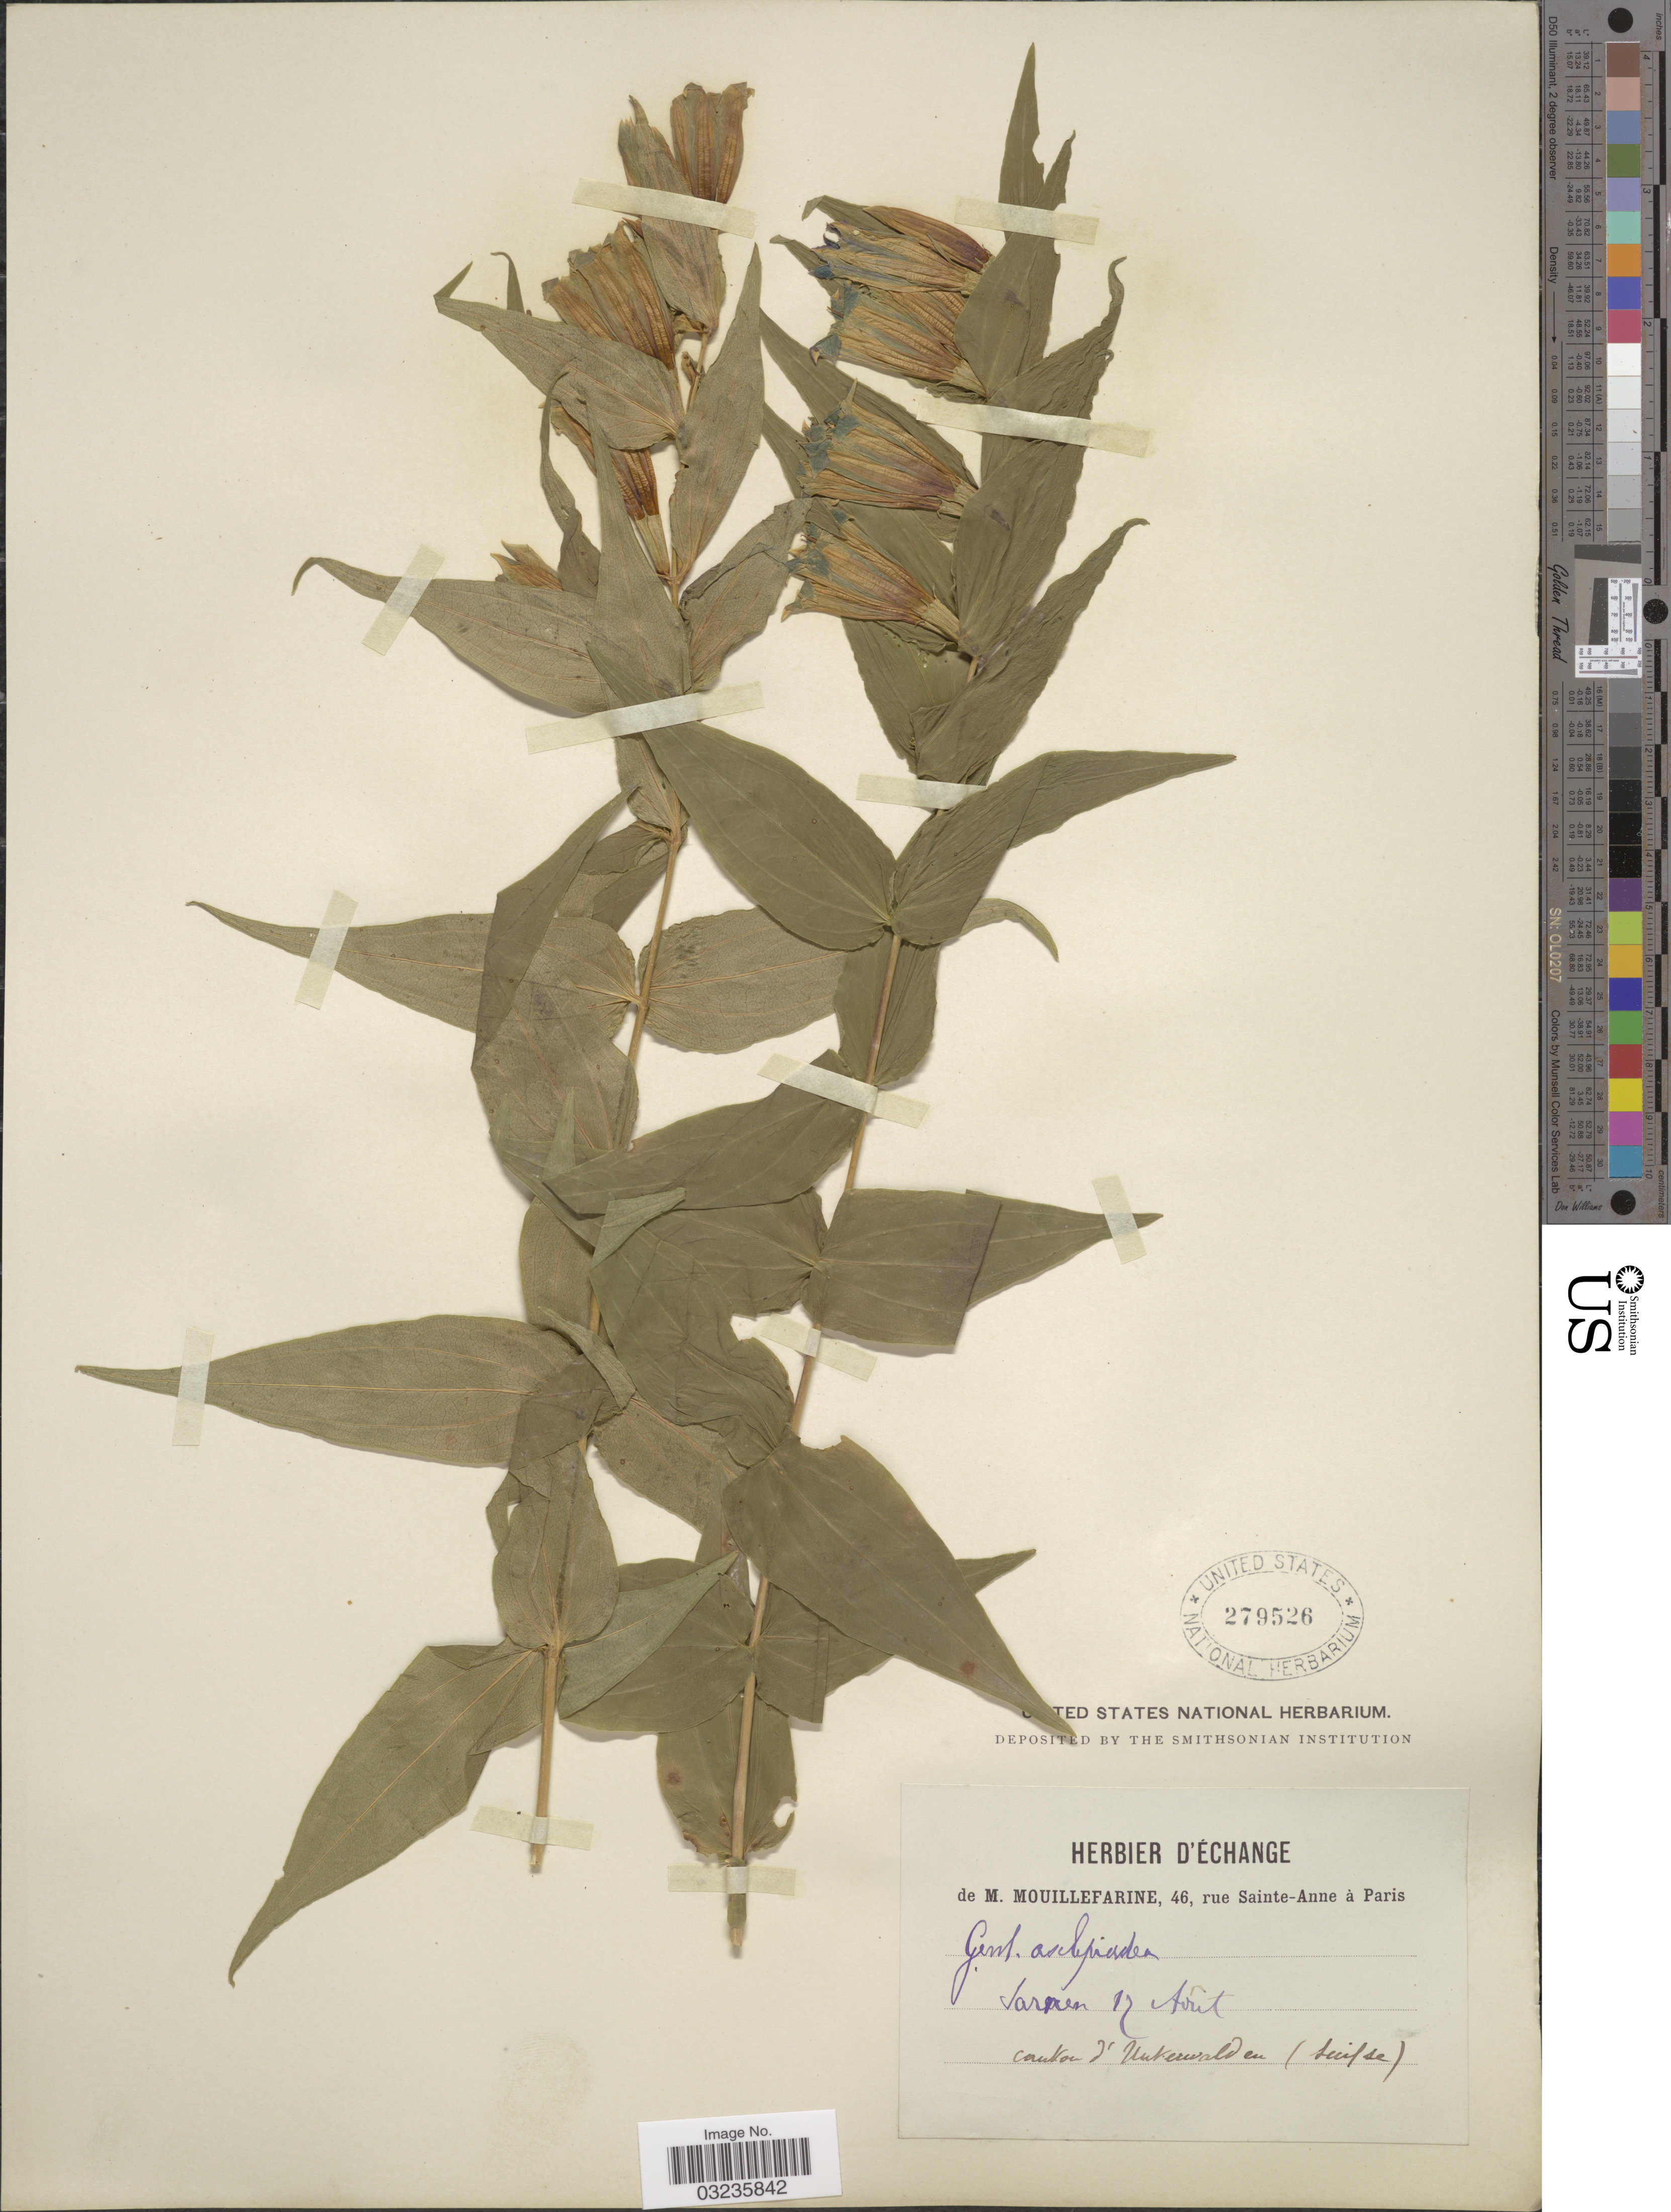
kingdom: Plantae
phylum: Tracheophyta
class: Magnoliopsida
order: Gentianales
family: Gentianaceae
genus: Gentiana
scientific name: Gentiana asclepiadea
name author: L.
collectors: M. Mouillefarine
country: Switzerland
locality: Canton d'Unkerwalden.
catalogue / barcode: US 279526